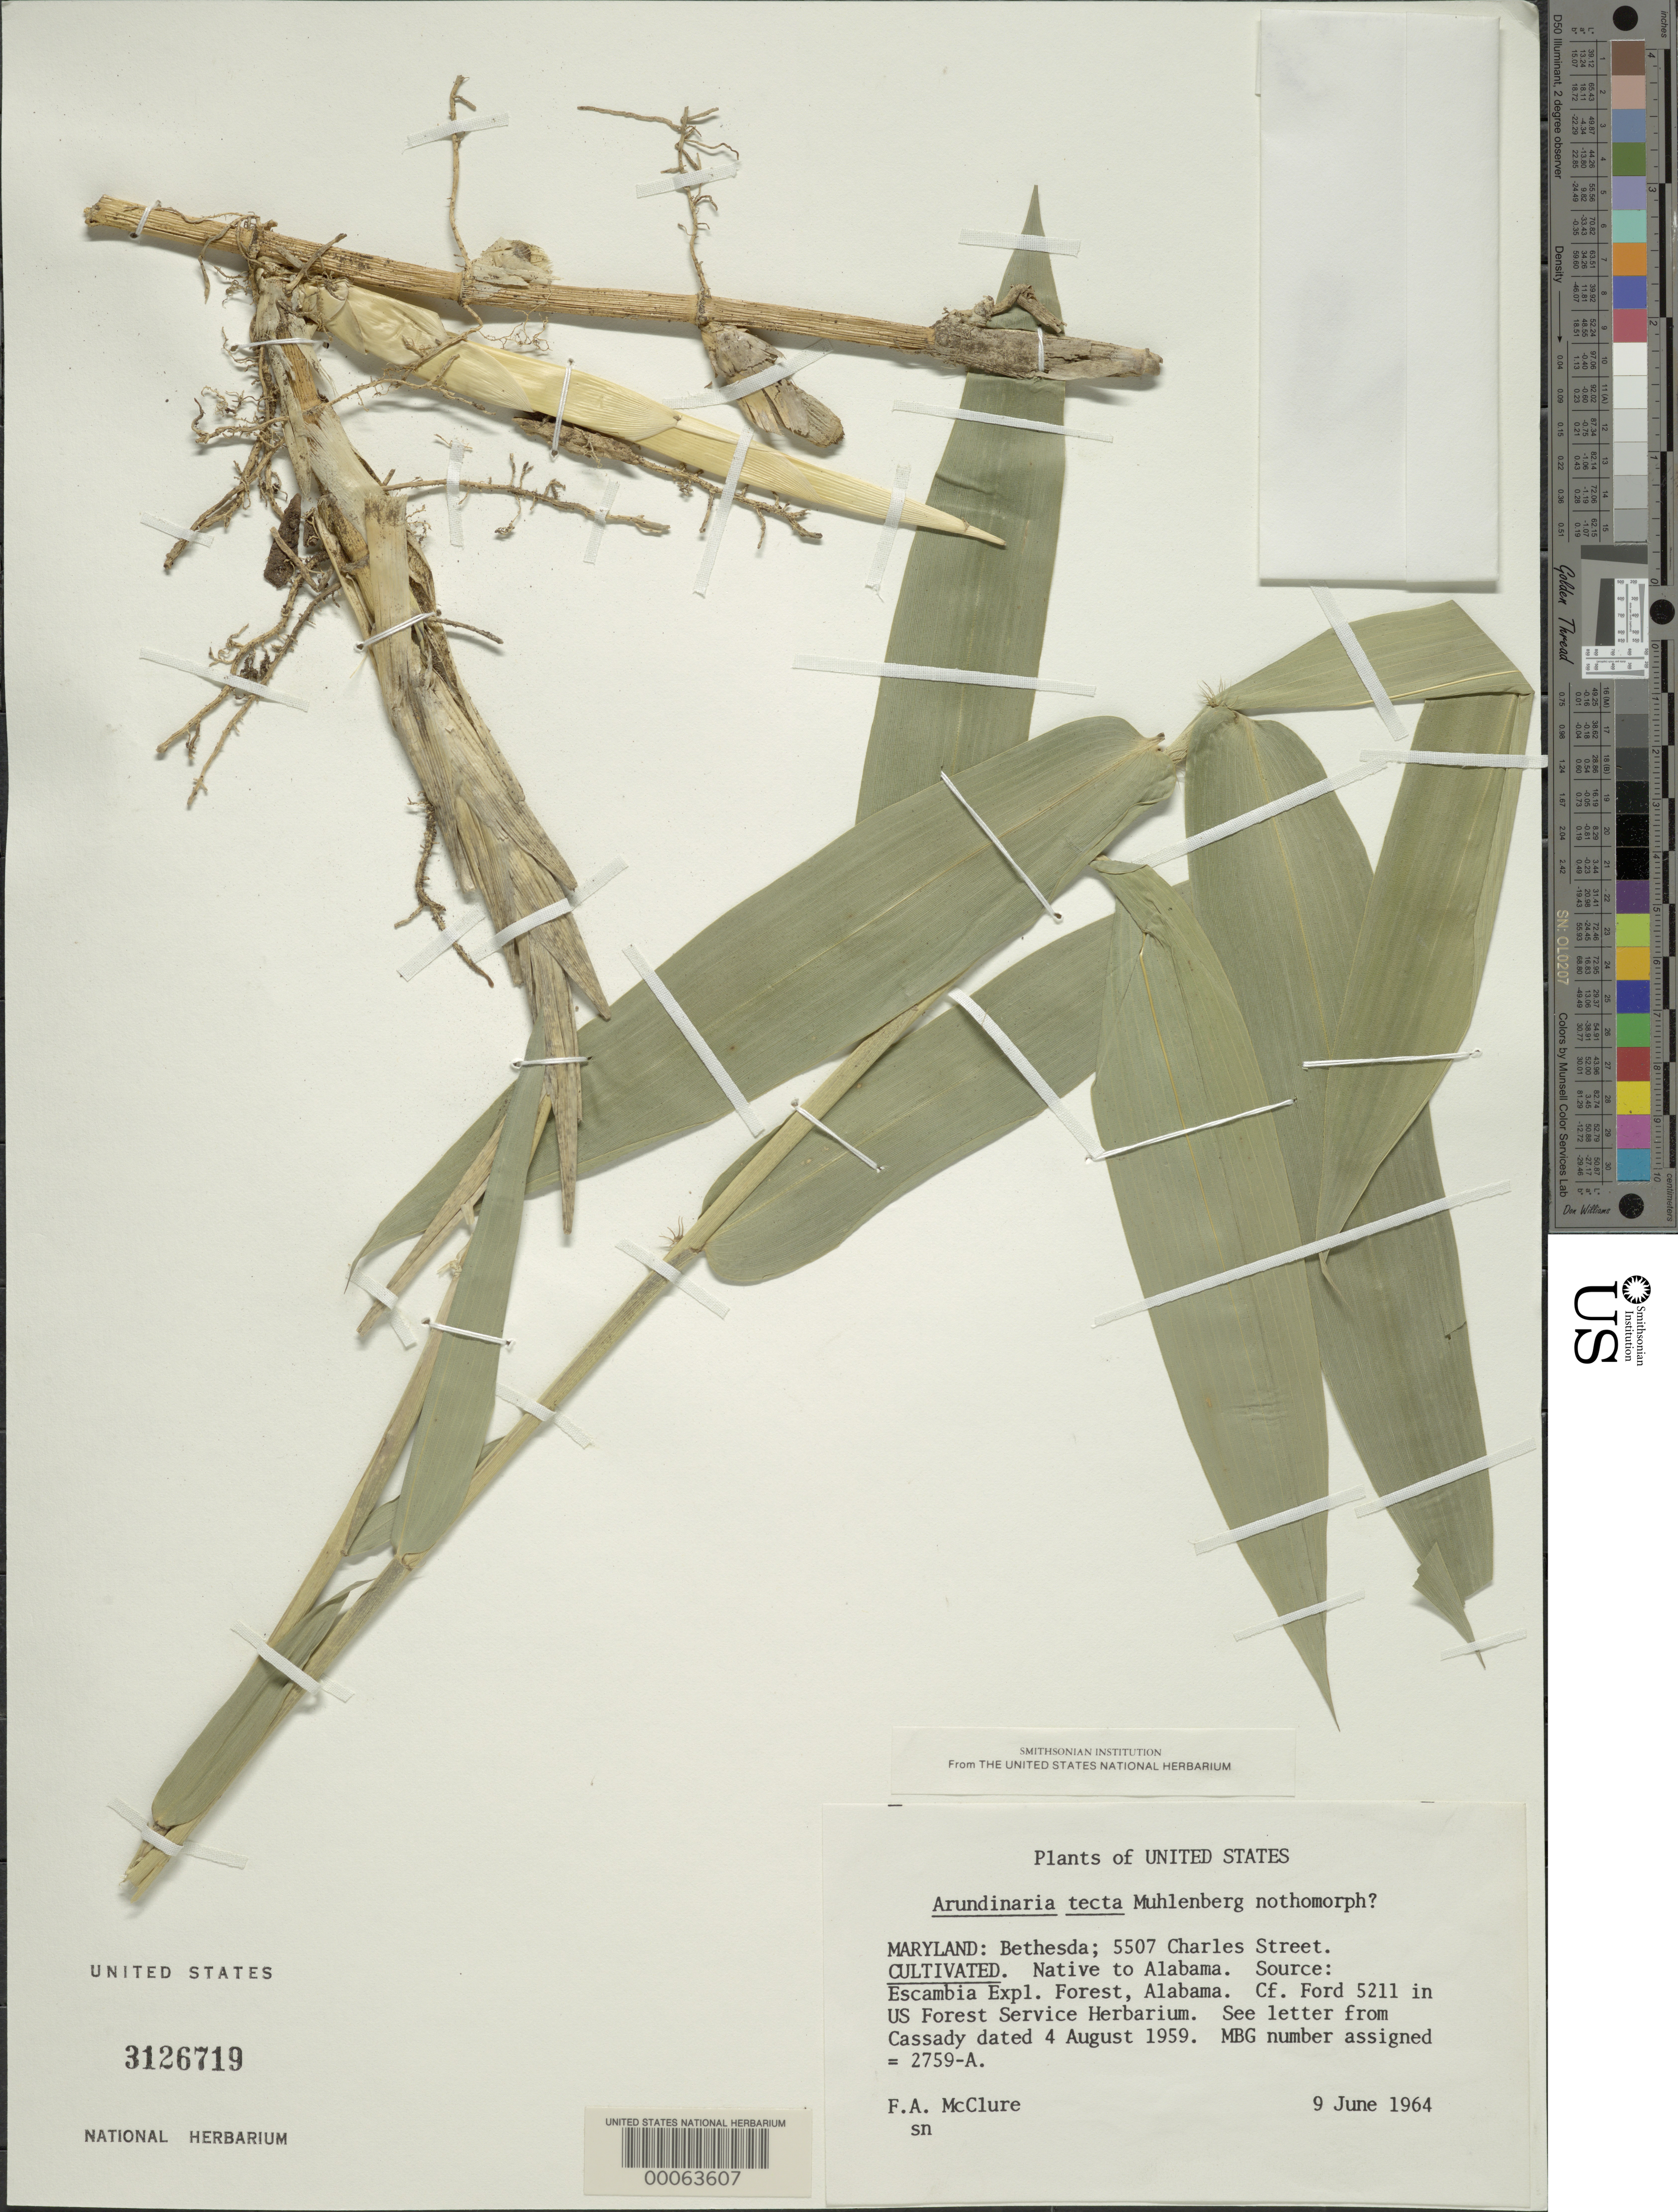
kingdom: Plantae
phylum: Tracheophyta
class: Liliopsida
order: Poales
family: Poaceae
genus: Arundinaria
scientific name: Arundinaria tecta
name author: (Walter) Muhl.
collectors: F. A. McClure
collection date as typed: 09 Jun 1964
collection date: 1964-06-09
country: United States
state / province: Maryland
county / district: Montgomery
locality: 5507 Charles Street, Bethesda (McClure's garden)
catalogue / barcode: US 3126719